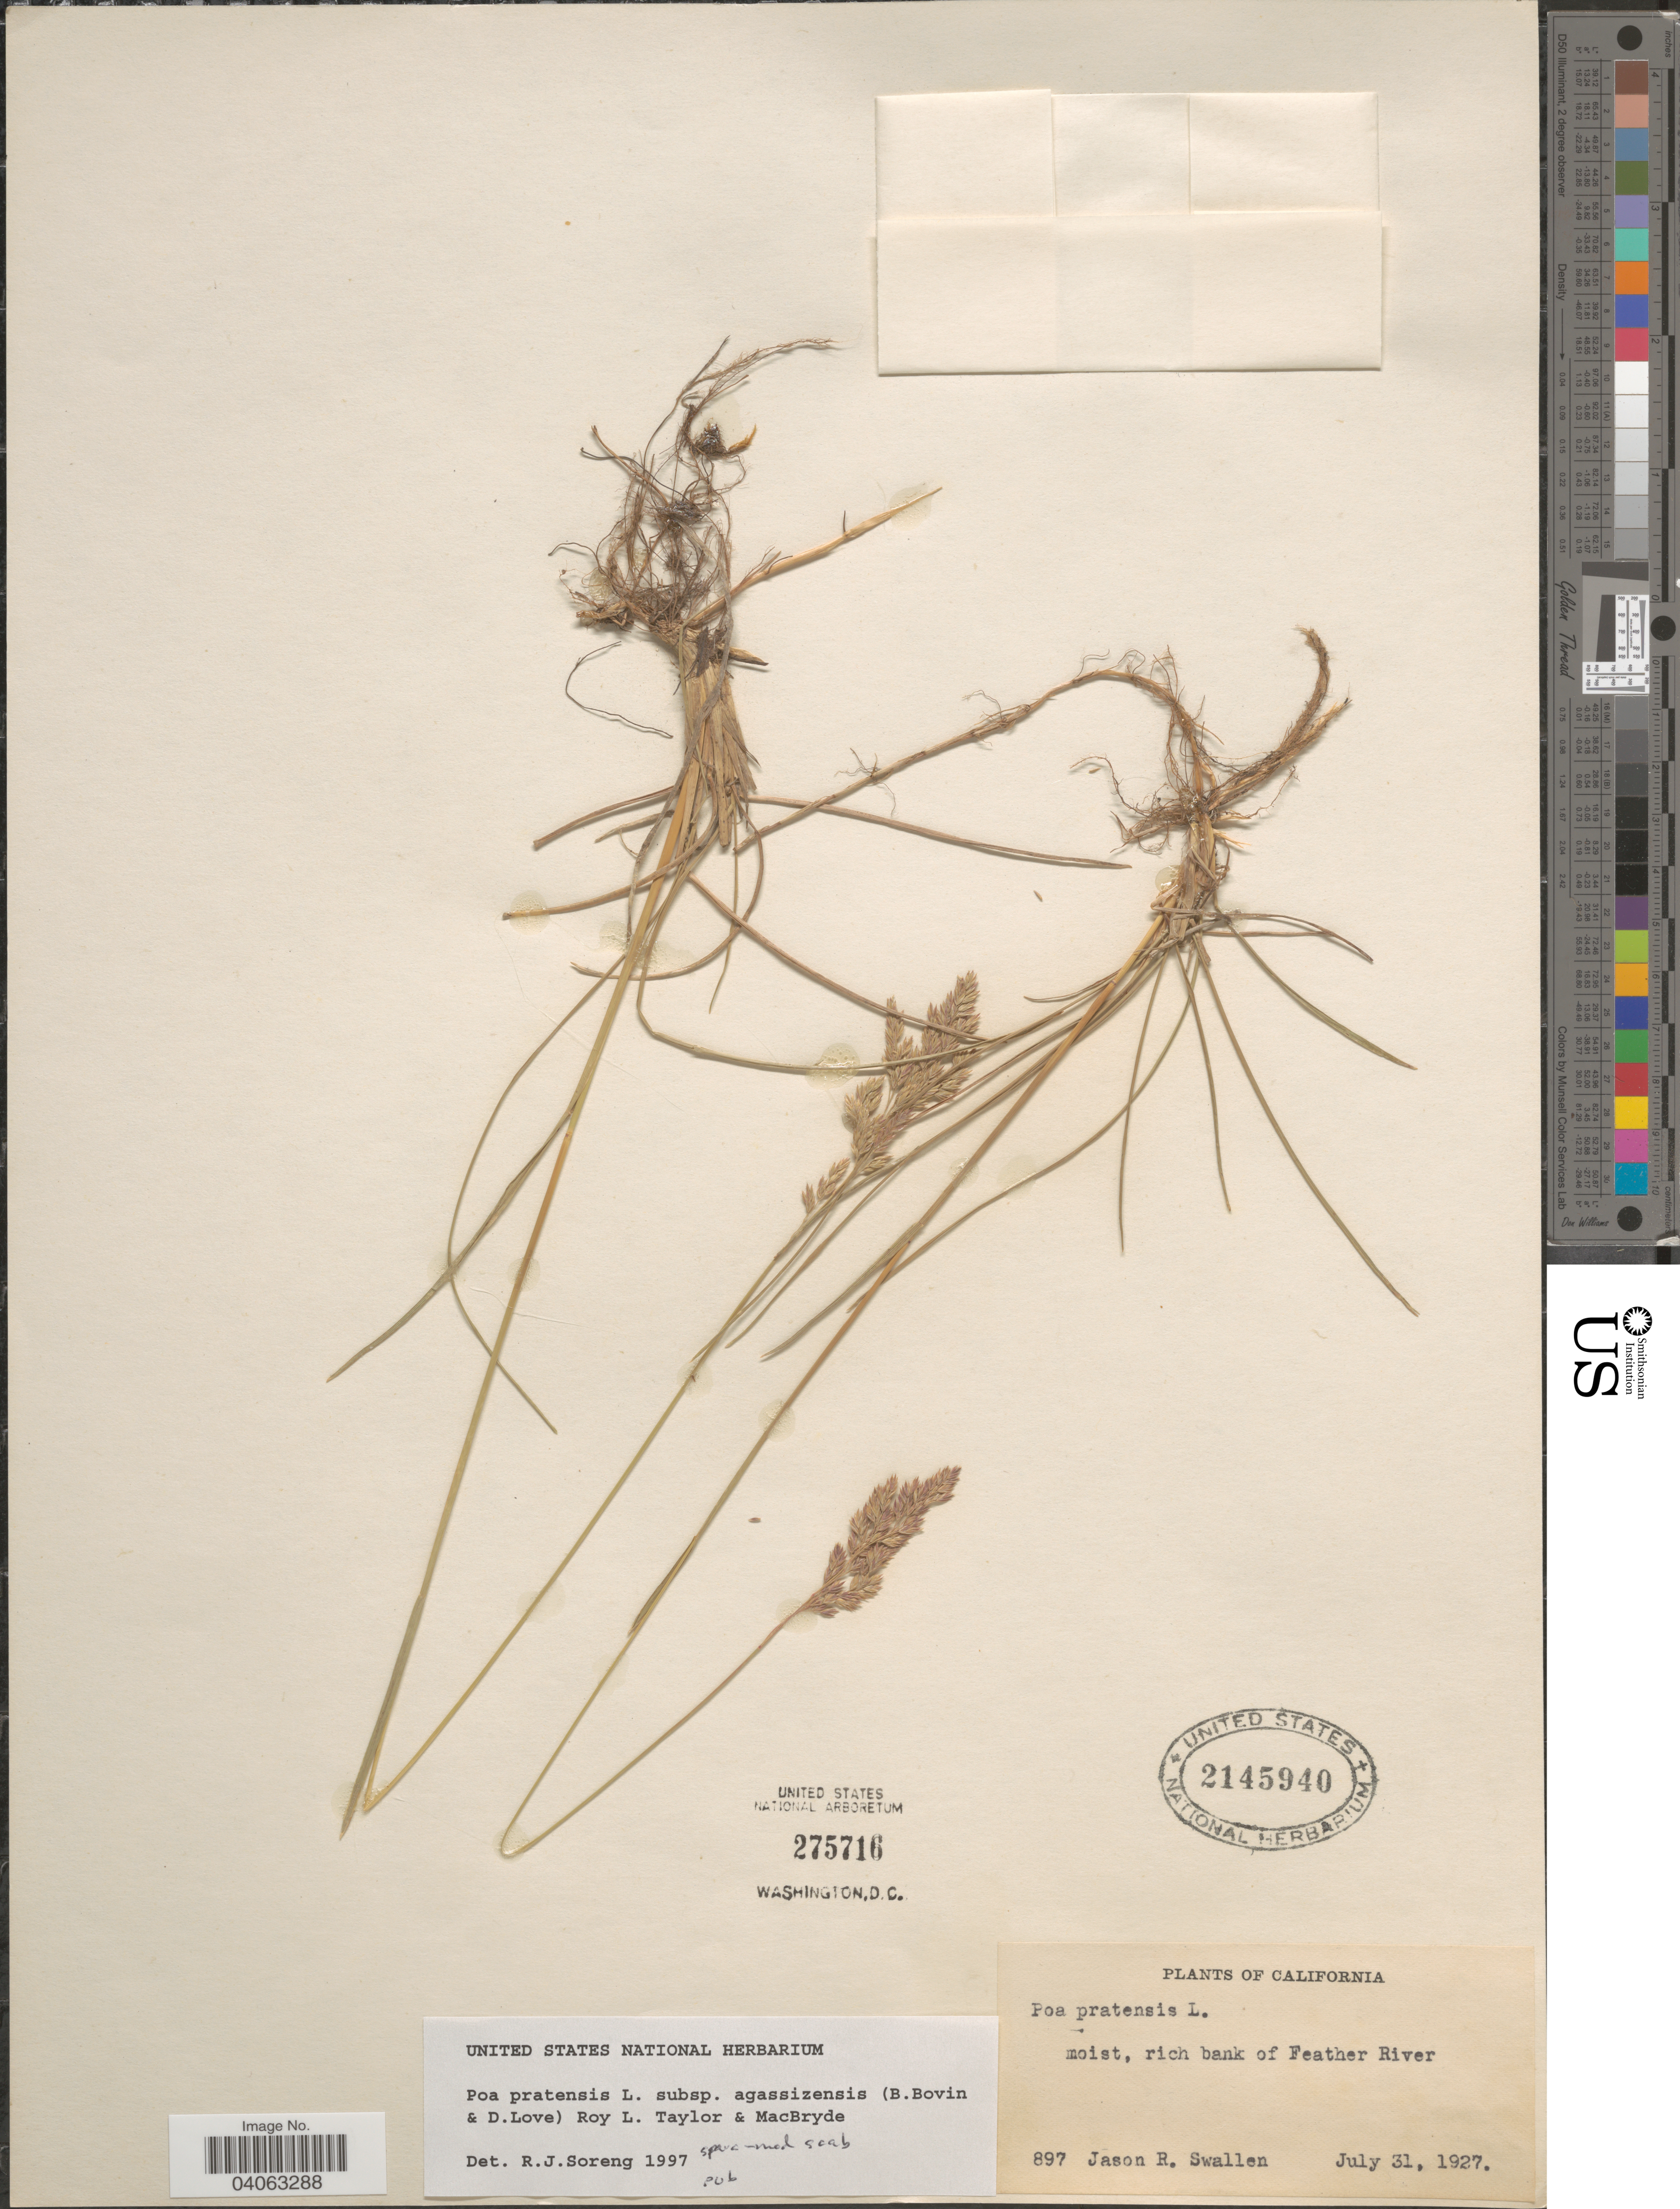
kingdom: Plantae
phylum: Tracheophyta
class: Liliopsida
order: Poales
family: Poaceae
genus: Poa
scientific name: Poa pratensis subsp. agassizensis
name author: (B. Boivin & D. Löve) Roy L. Taylor & MacBryde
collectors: J. R. Swallen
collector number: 897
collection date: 1927-07-31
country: United States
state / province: California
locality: Moist, rich bank of Feather River.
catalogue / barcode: US 2145940